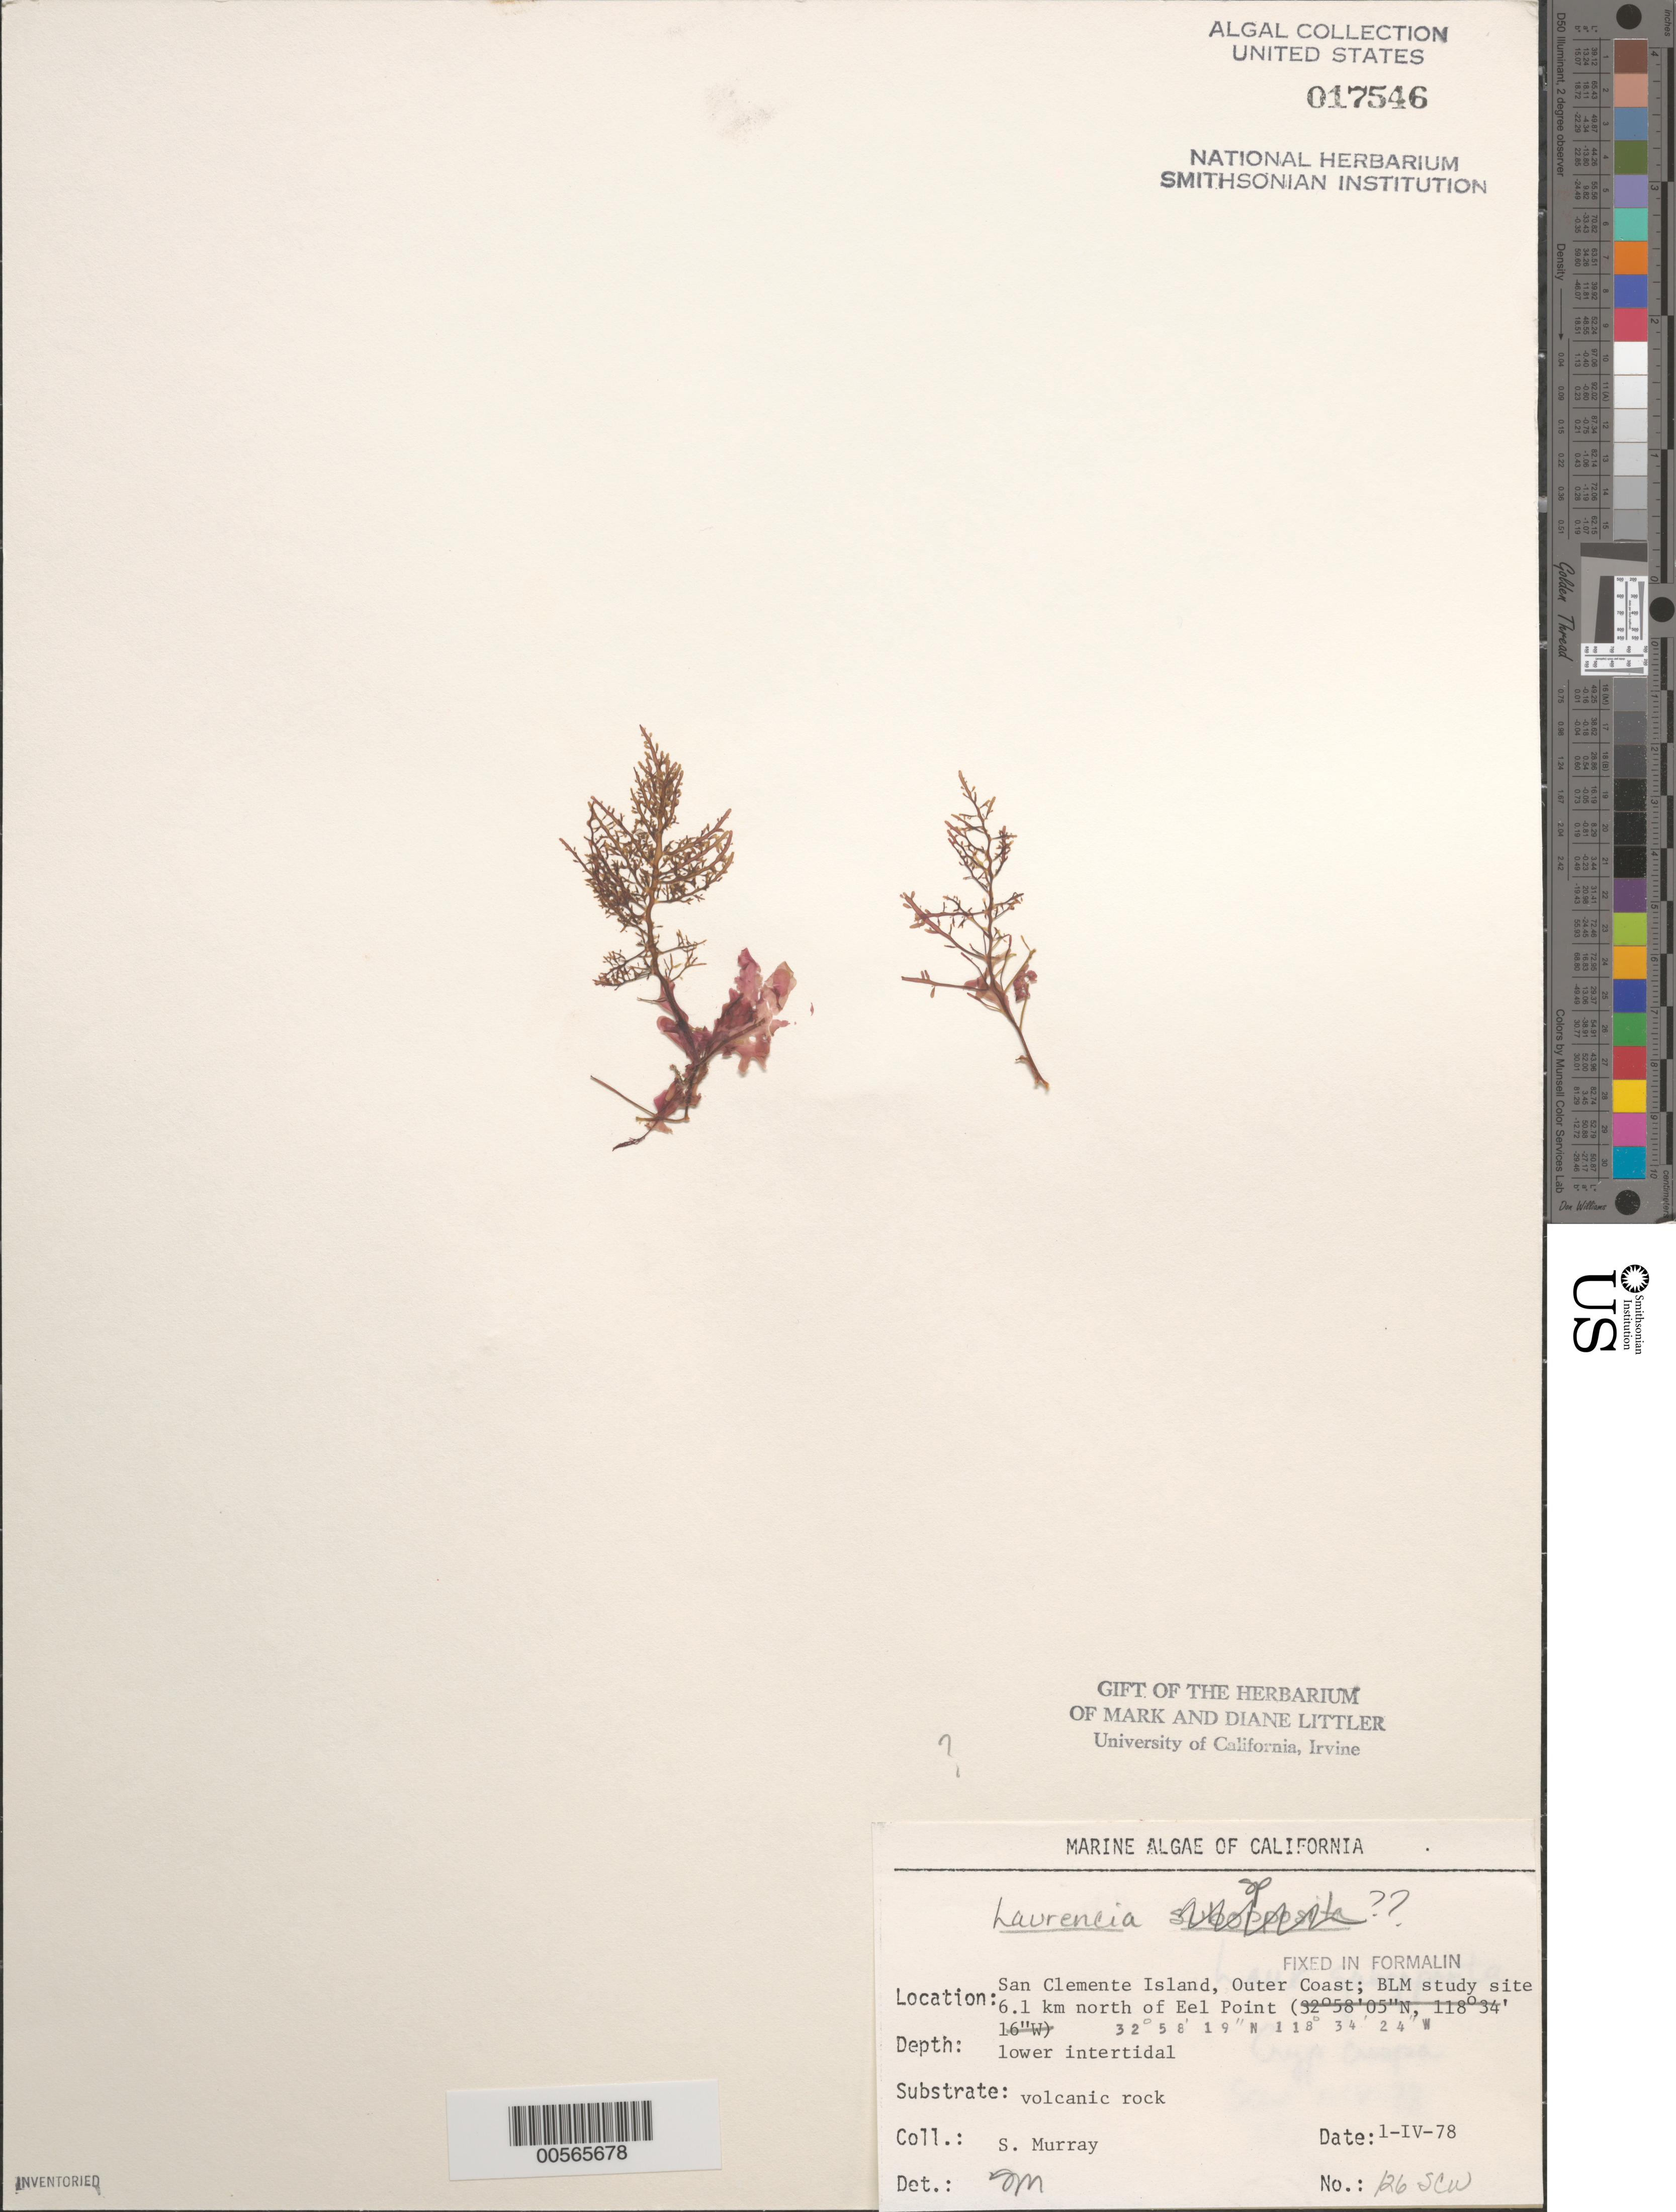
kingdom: Plantae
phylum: Rhodophyta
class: Florideophyceae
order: Ceramiales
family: Rhodomelaceae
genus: Laurencia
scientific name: Laurencia sp.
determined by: Murray, S. N.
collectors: S. N. Murray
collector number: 126-scw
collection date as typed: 01 Apr 1978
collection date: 1978-04-01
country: United States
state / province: California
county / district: Los Angeles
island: San Clemente Island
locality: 6.1 km north of Eel Point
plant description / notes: BLM-SOCALBIGHT Rocky Intertidal Survey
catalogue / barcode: US 17546